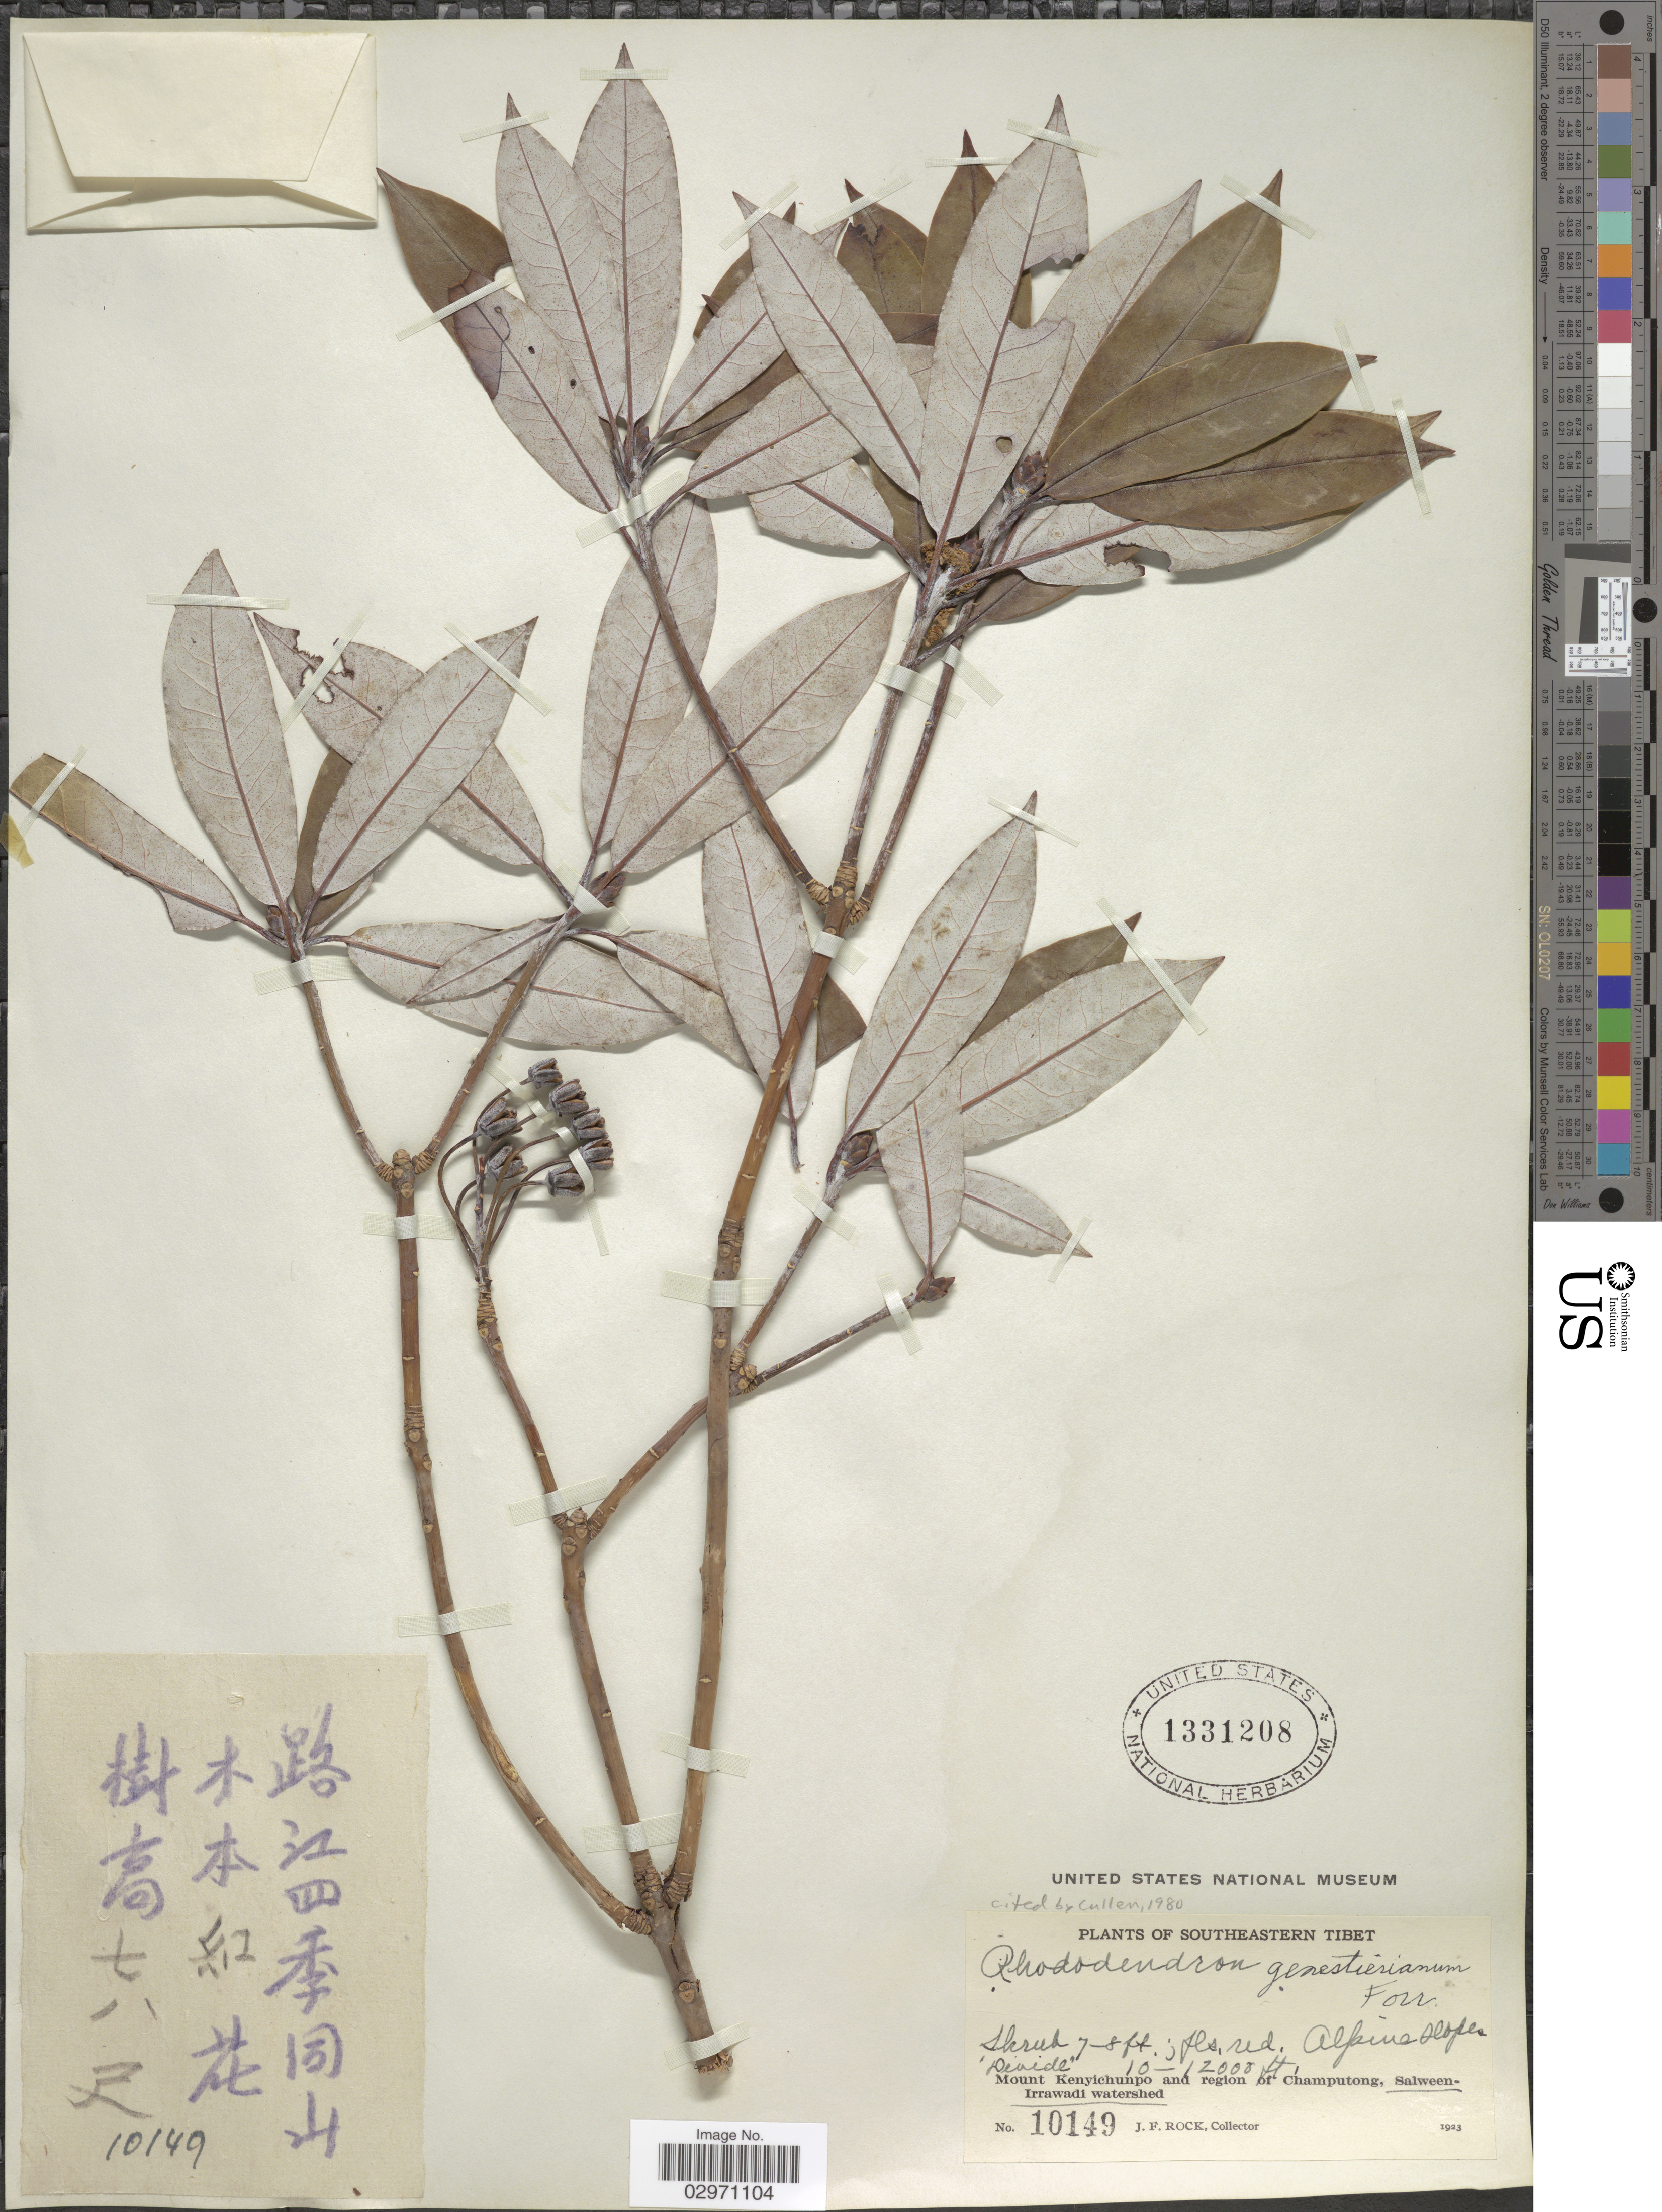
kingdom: Plantae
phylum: Tracheophyta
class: Magnoliopsida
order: Ericales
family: Ericaceae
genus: Rhododendron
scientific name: Rhododendron genestierianum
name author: Forrest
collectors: J. Rock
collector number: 10149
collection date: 1923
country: China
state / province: Xizang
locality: Southeastern Tibet. Alpine slopes "Divide". Mount Kenyichunpo and region of Champutong, Salween-Irrawadi watershed.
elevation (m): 3048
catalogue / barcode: US 1331208